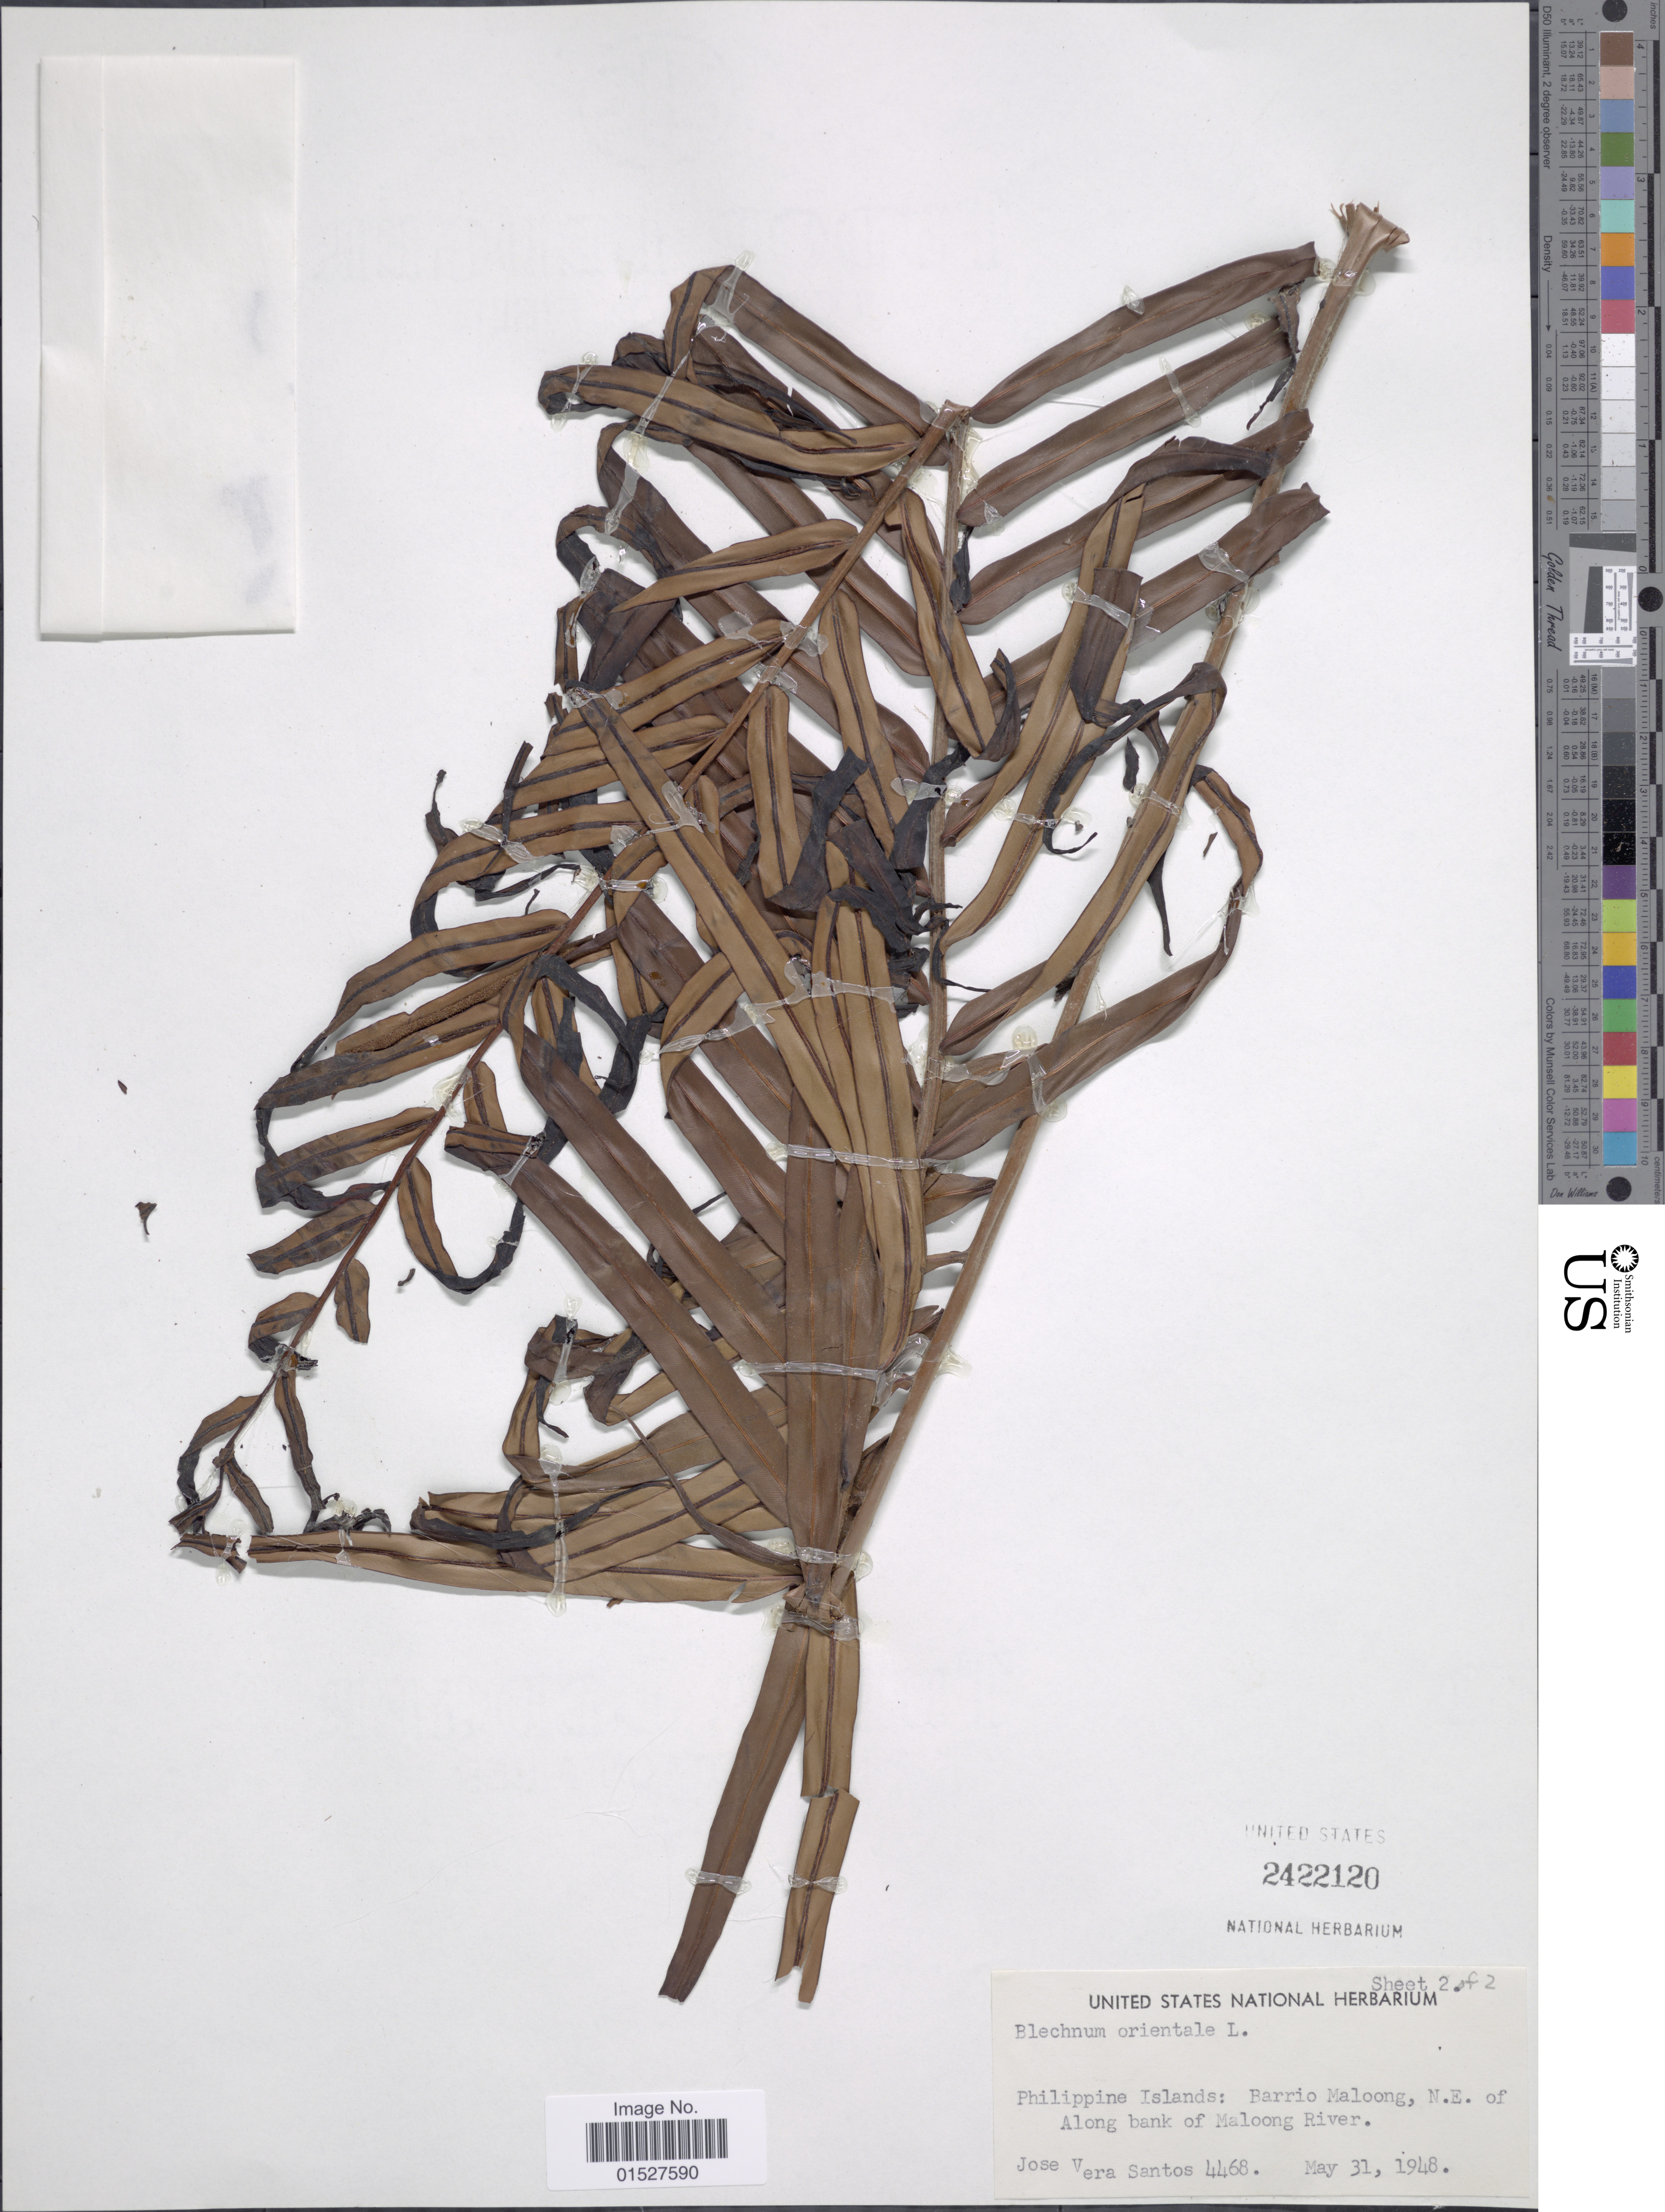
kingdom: Plantae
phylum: Tracheophyta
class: Polypodiopsida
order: Polypodiales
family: Blechnaceae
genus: Blechnum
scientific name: Blechnum orientale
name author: L.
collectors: J. Vera Santos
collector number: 4468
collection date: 1948-05-31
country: Philippines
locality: Philippine Islands: Barrio Maloong, N.E. of along bank of Maloong River.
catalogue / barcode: US 2422120